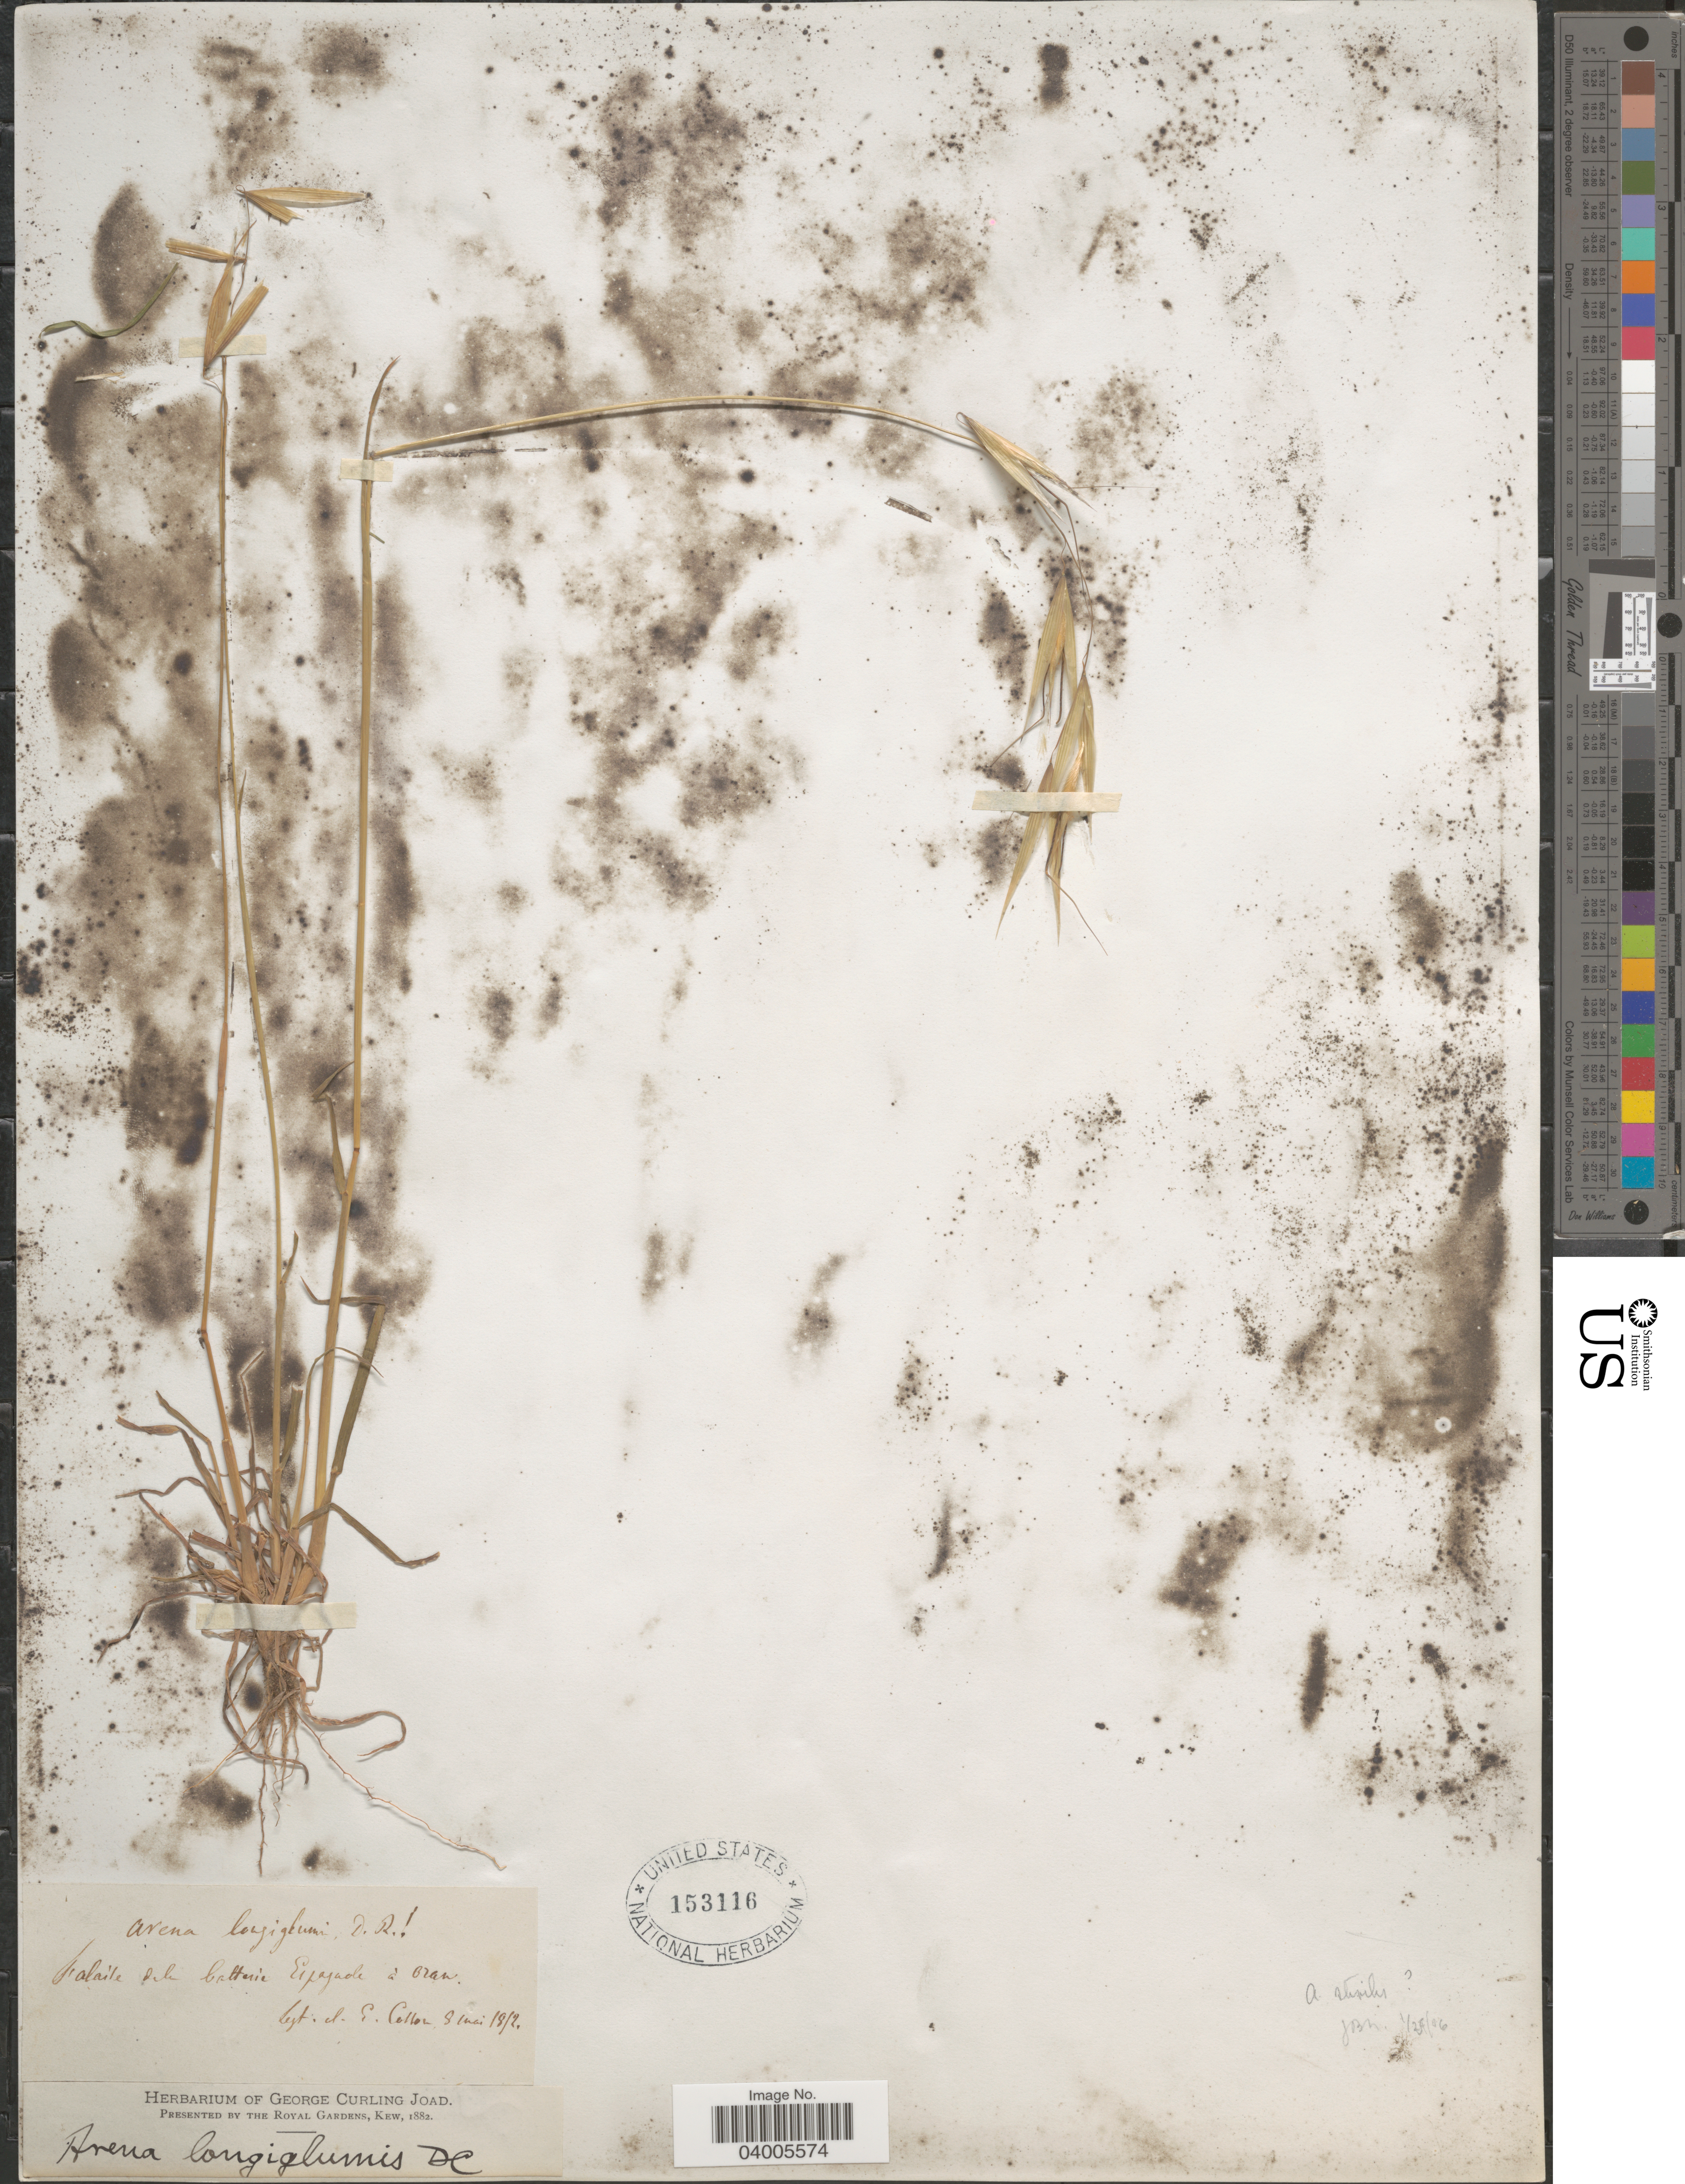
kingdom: Plantae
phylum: Tracheophyta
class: Liliopsida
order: Poales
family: Poaceae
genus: Avena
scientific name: Avena longiglumis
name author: Durieu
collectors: E. Cotton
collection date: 1852-05-08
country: Algeria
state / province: Oran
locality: Falaise dela batterie Espagnole à Oran.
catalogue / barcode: US 153116